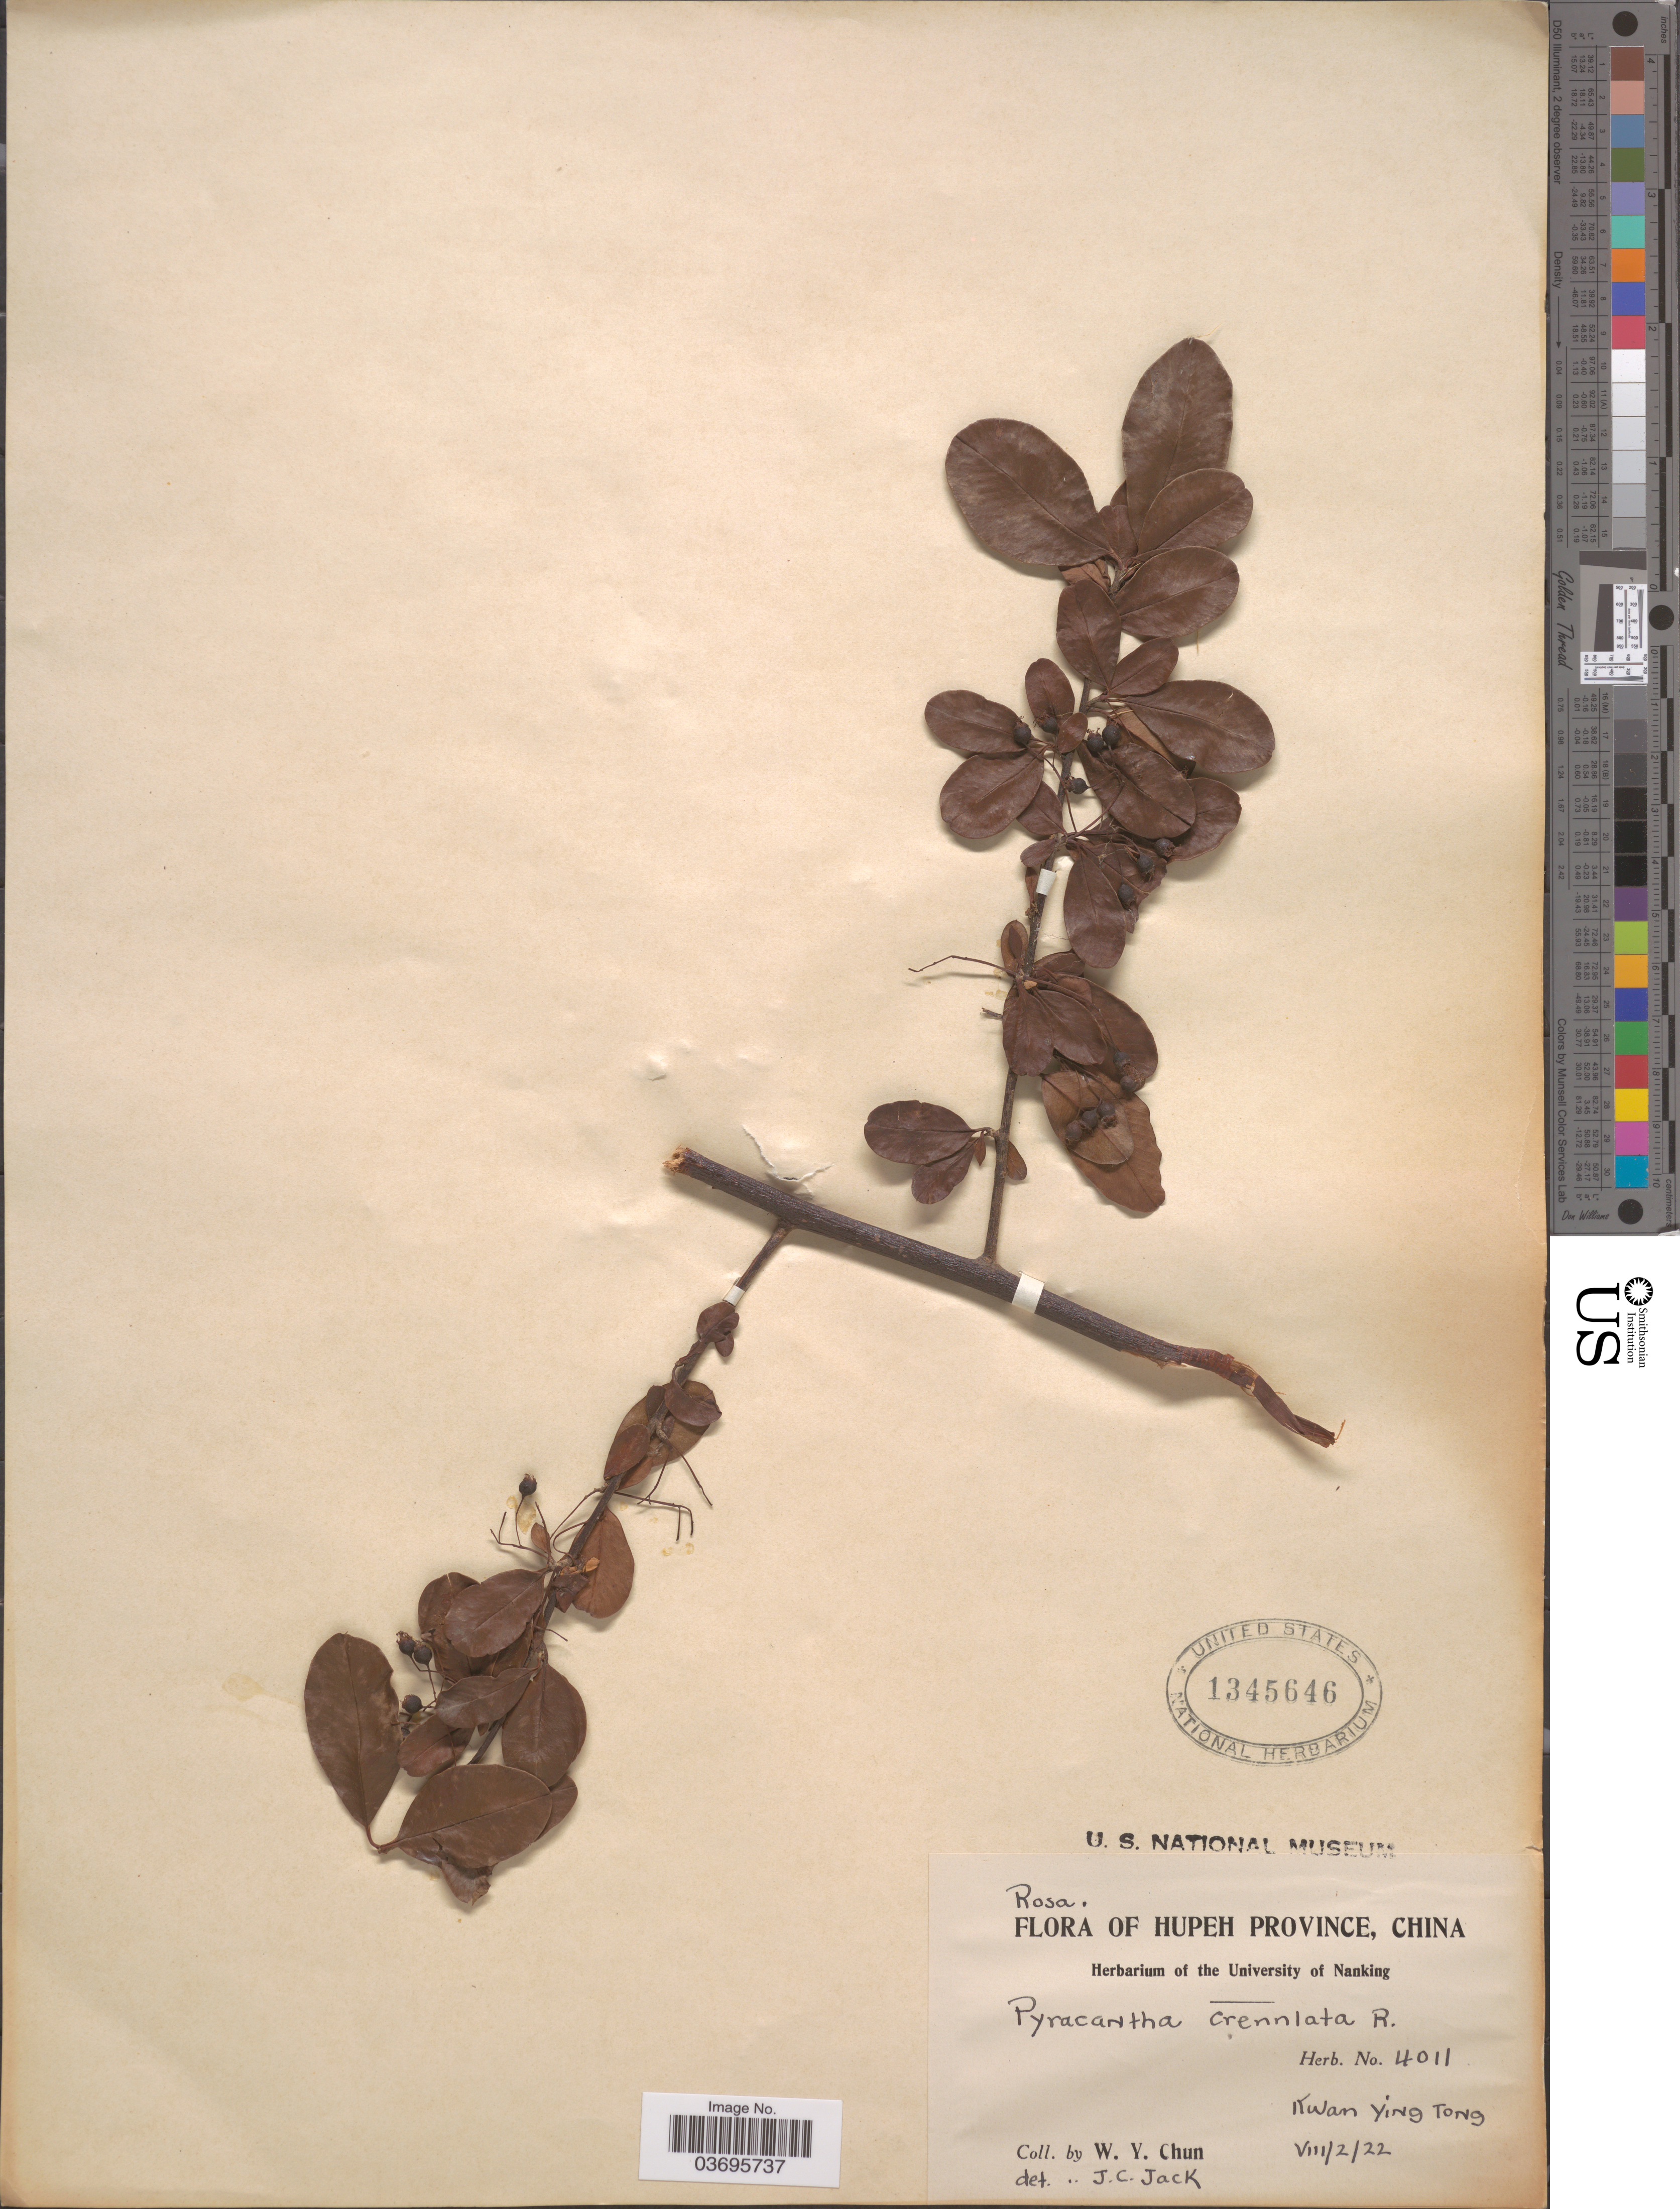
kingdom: Plantae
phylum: Tracheophyta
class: Magnoliopsida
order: Rosales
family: Rosaceae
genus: Pyracantha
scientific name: Pyracantha crenulata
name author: (D. Don) M. Roem.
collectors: W. Y. Chun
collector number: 4011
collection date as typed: Transcribed d/m/y: 2/8/22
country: China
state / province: Hubei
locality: Hupeh Province. Kwan Ying Tong.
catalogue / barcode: US 1345646